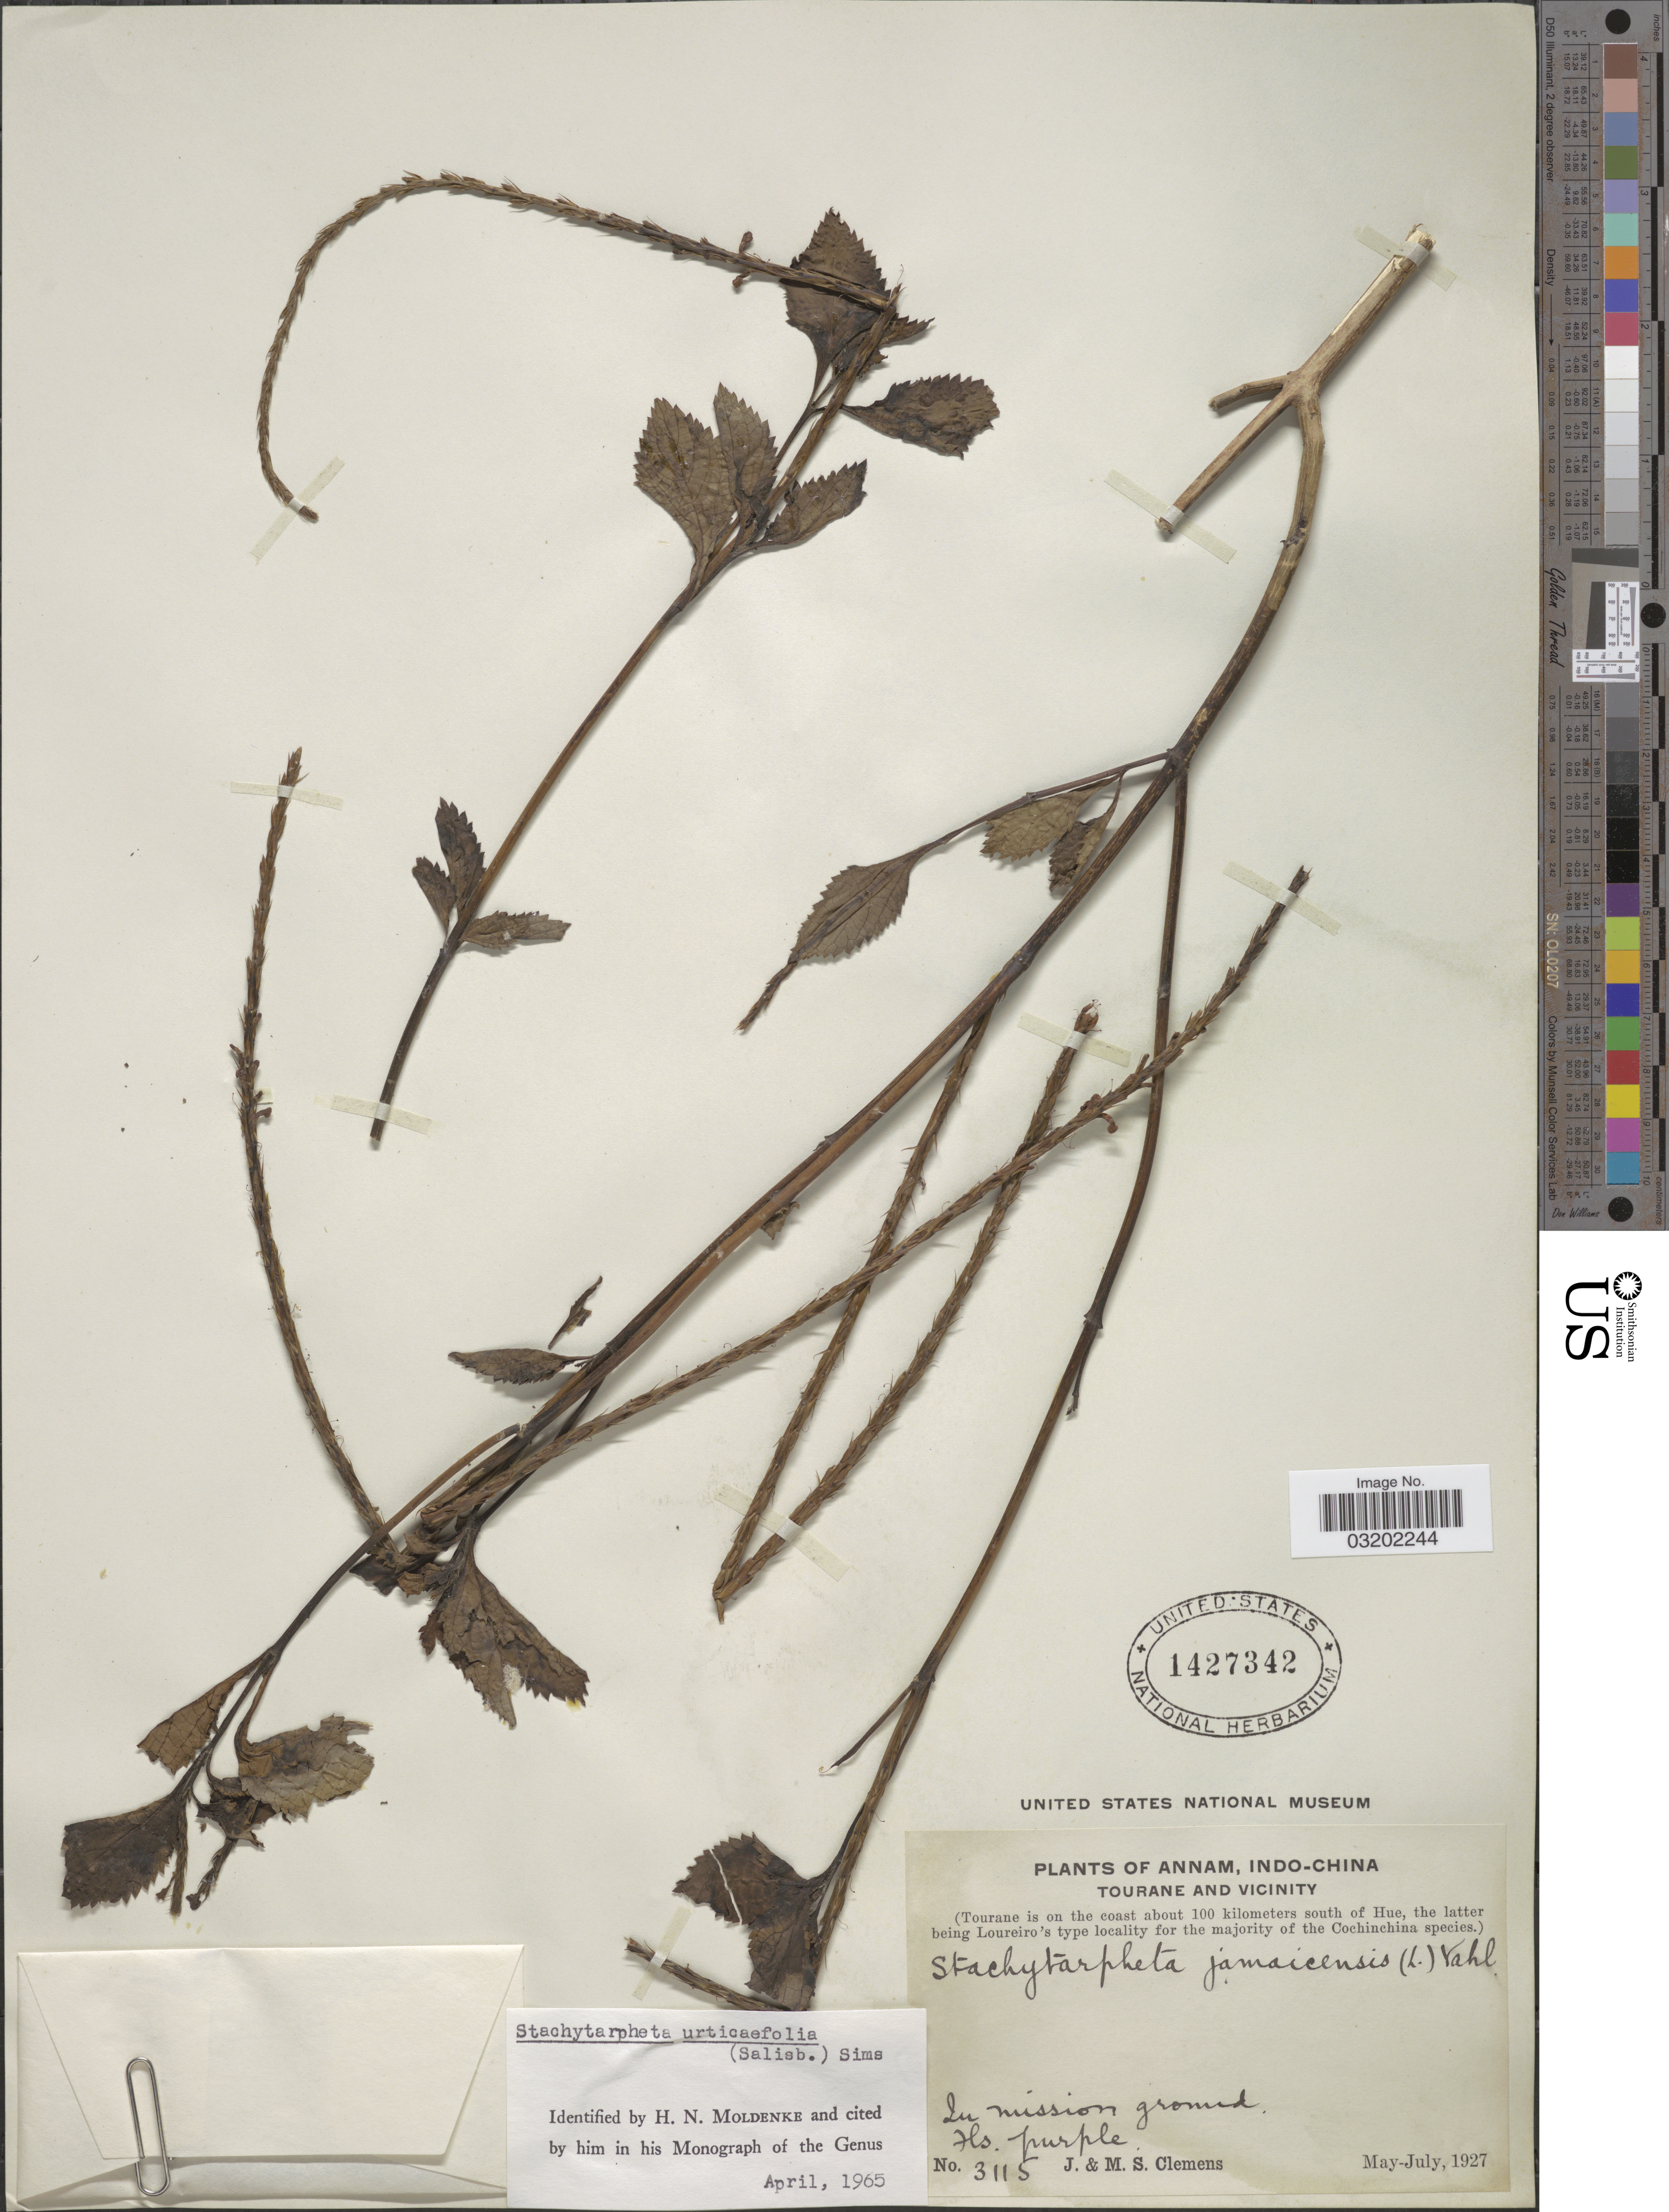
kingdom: Plantae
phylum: Tracheophyta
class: Magnoliopsida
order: Lamiales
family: Verbenaceae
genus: Stachytarpheta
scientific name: Stachytarpheta urticifolia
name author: Sims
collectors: J. Clemens & M. S. Clemens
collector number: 3115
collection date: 1927-05/1927-07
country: Vietnam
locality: Annam, Indo-China. Tourane and Vicinity. (Tourane is on the coast about 100 kilometers south of Hue). In mission ground.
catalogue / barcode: US 1427342